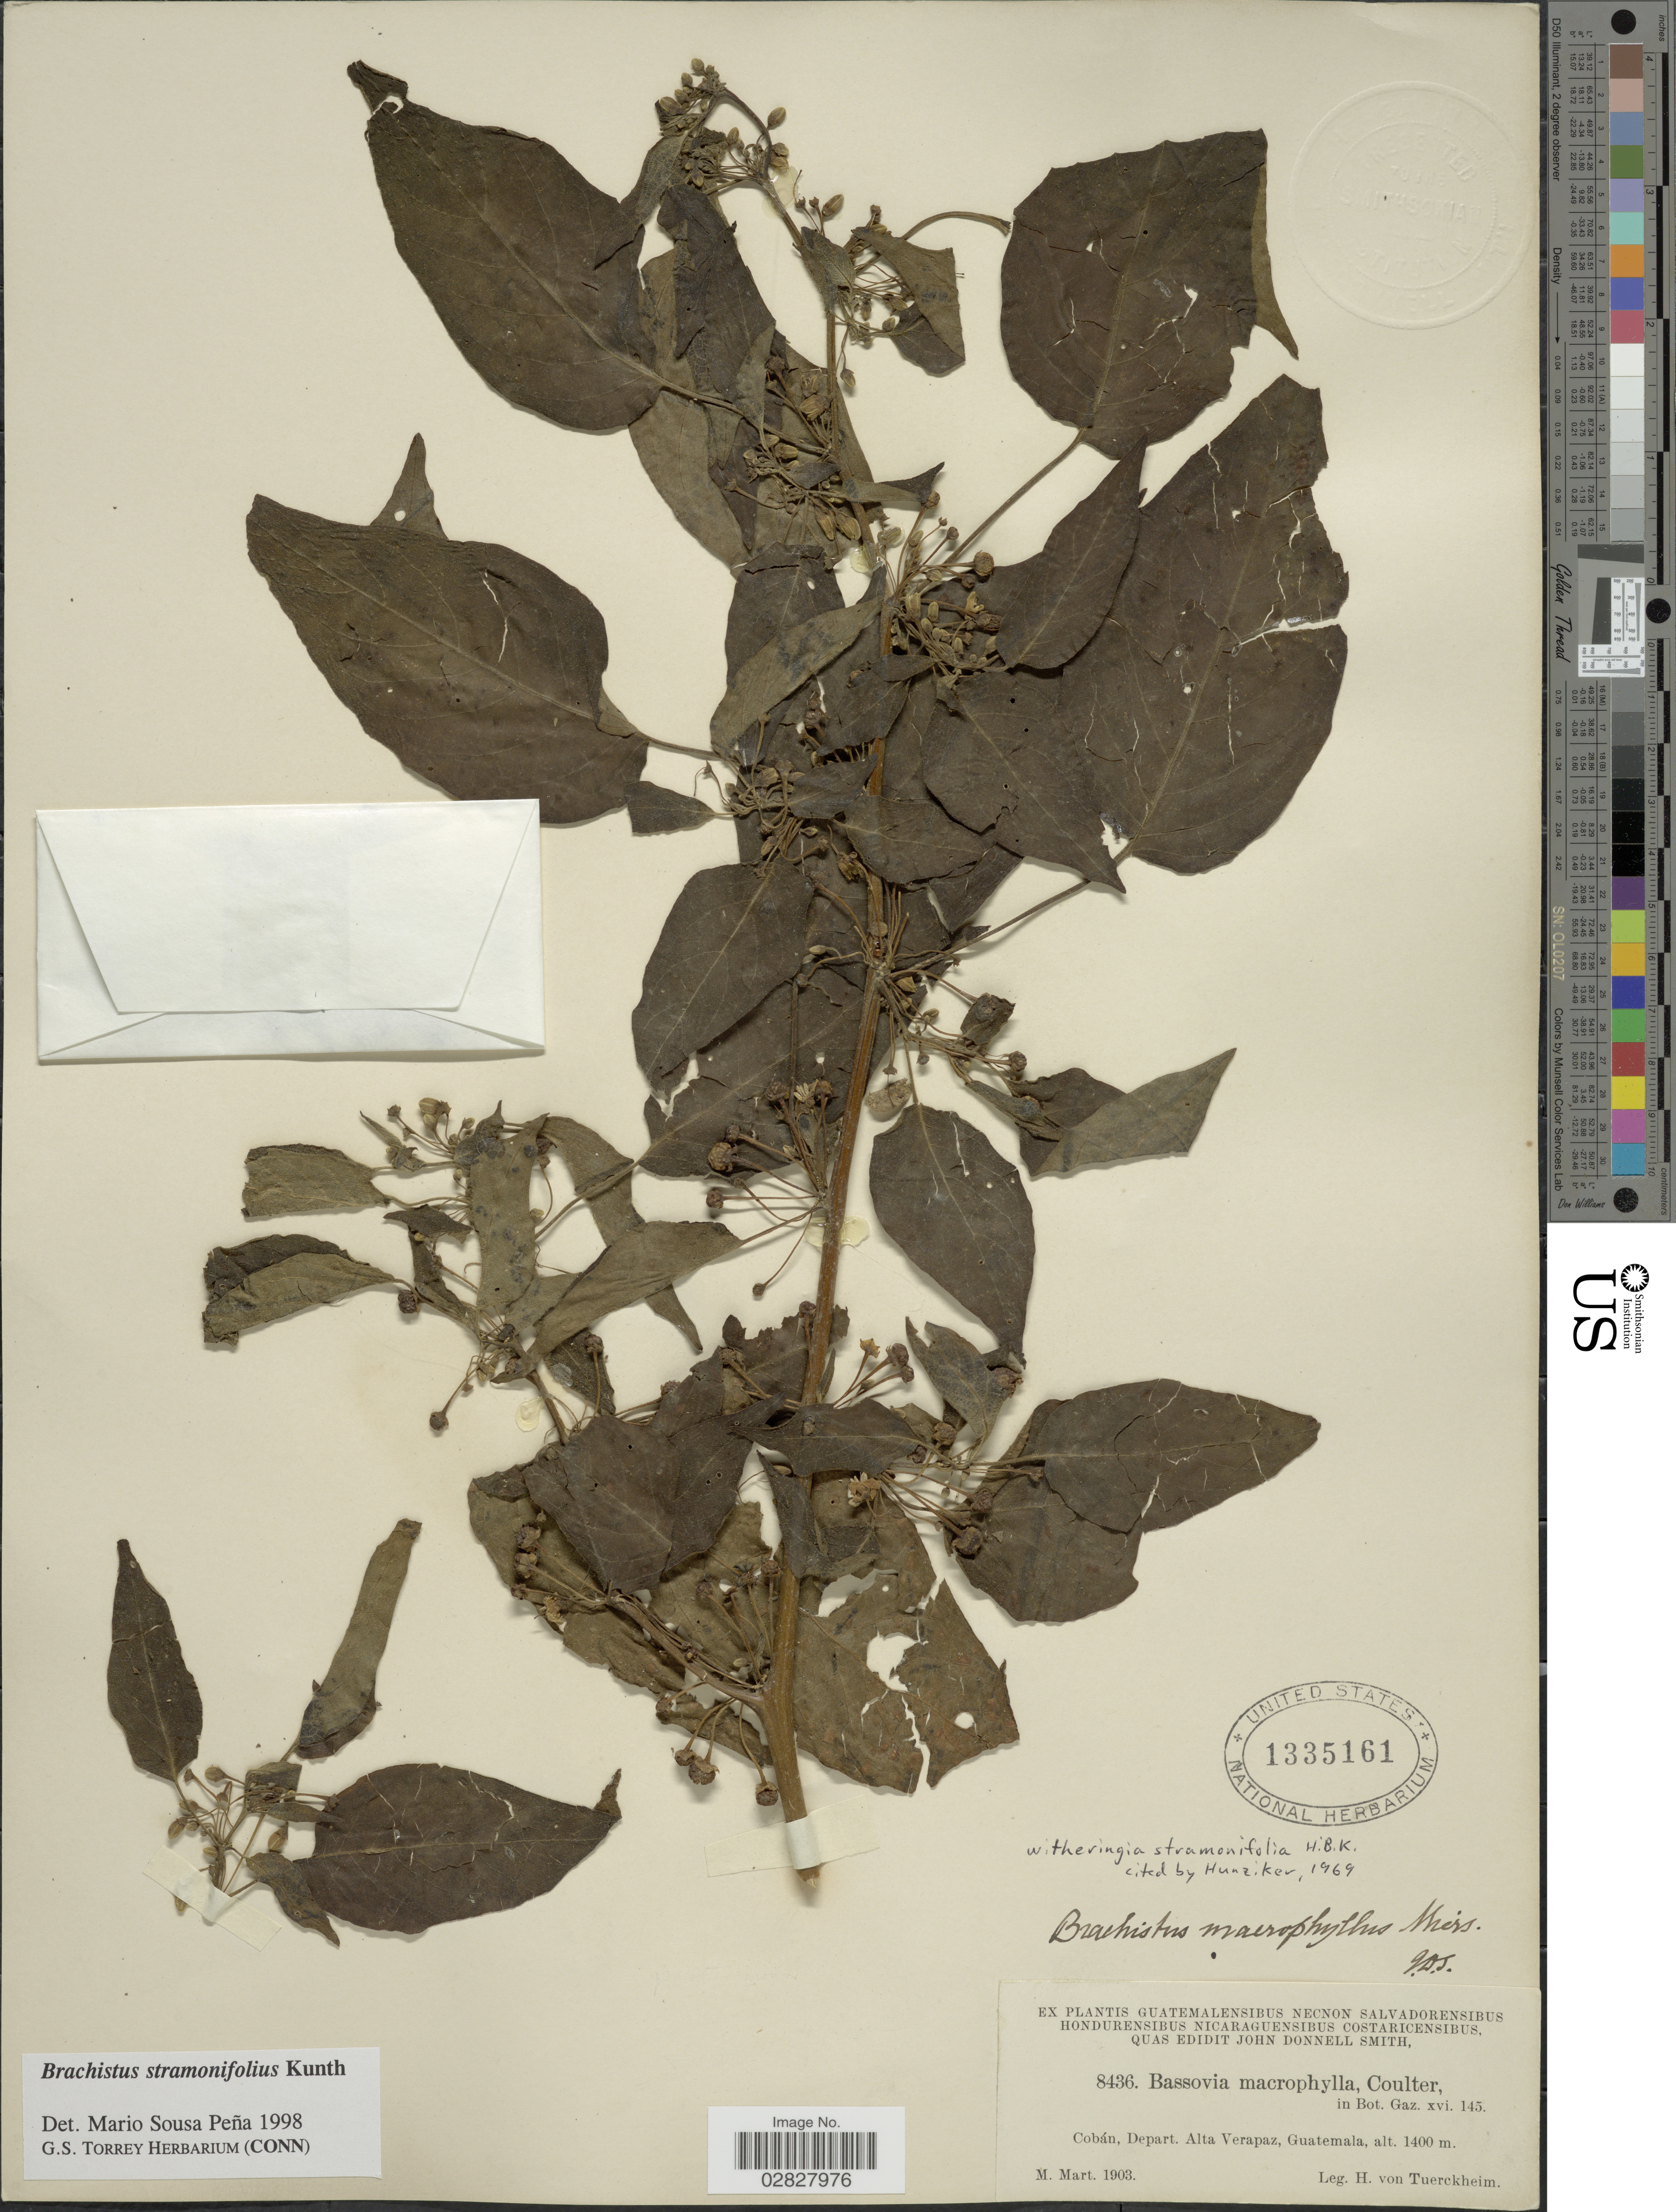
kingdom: Plantae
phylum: Tracheophyta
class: Magnoliopsida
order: Solanales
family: Solanaceae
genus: Brachistus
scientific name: Brachistus stramonifolius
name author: (Kunth) Miers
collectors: H. von Türckheim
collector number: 8436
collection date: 1903-03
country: Guatemala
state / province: Alta Verapaz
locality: Cobán, Depart. Alta Verapaz.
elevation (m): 1400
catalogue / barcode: US 1335161